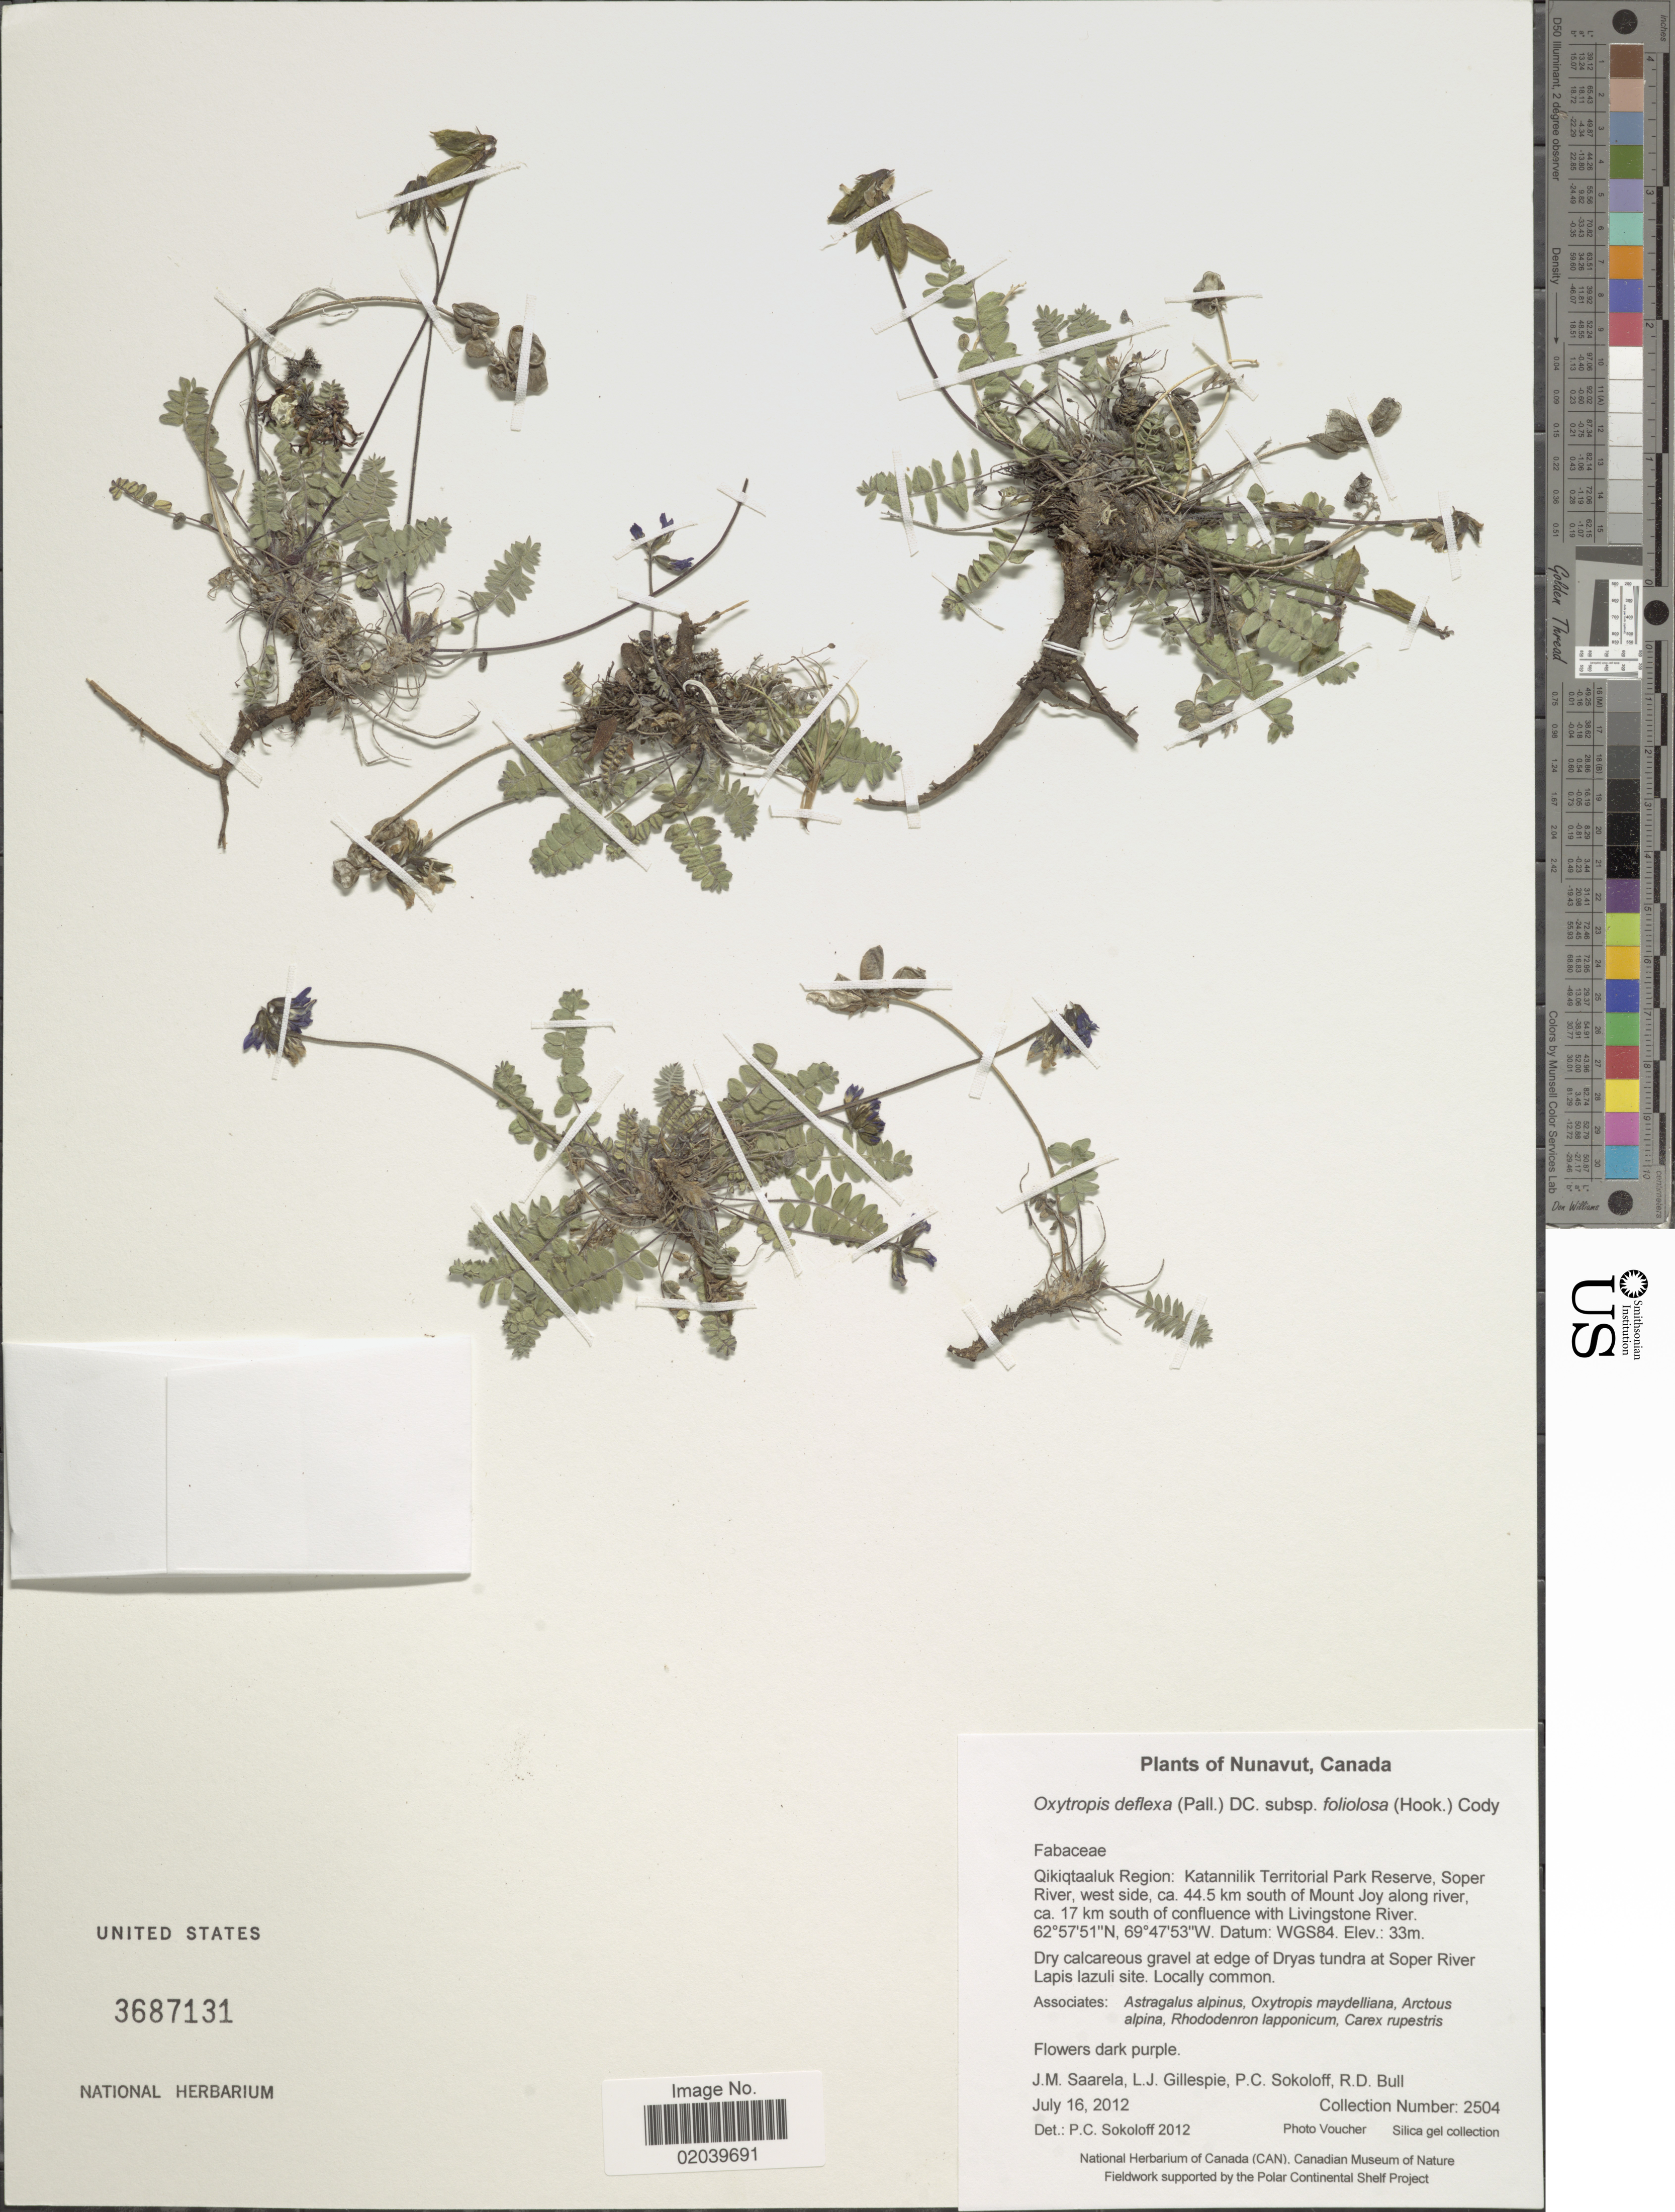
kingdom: Plantae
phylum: Tracheophyta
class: Magnoliopsida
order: Fabales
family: Fabaceae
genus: Oxytropis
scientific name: Oxytropis deflexa var. foliolosa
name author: (Hook.) Barneby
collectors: J. Saarela, L. Gillespie, P. Sokoloff & R. Bull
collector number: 2504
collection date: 2012-07-16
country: Canada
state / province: Nunavut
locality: Nunavut, Canada, Qikiqtaaluk Region: katannilik Territorial Park Reserve, Soper River, west side, 44.5 km south of Mount Joy along river, 17 km south of confluence with Livingstone River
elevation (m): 33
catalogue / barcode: US 3687131